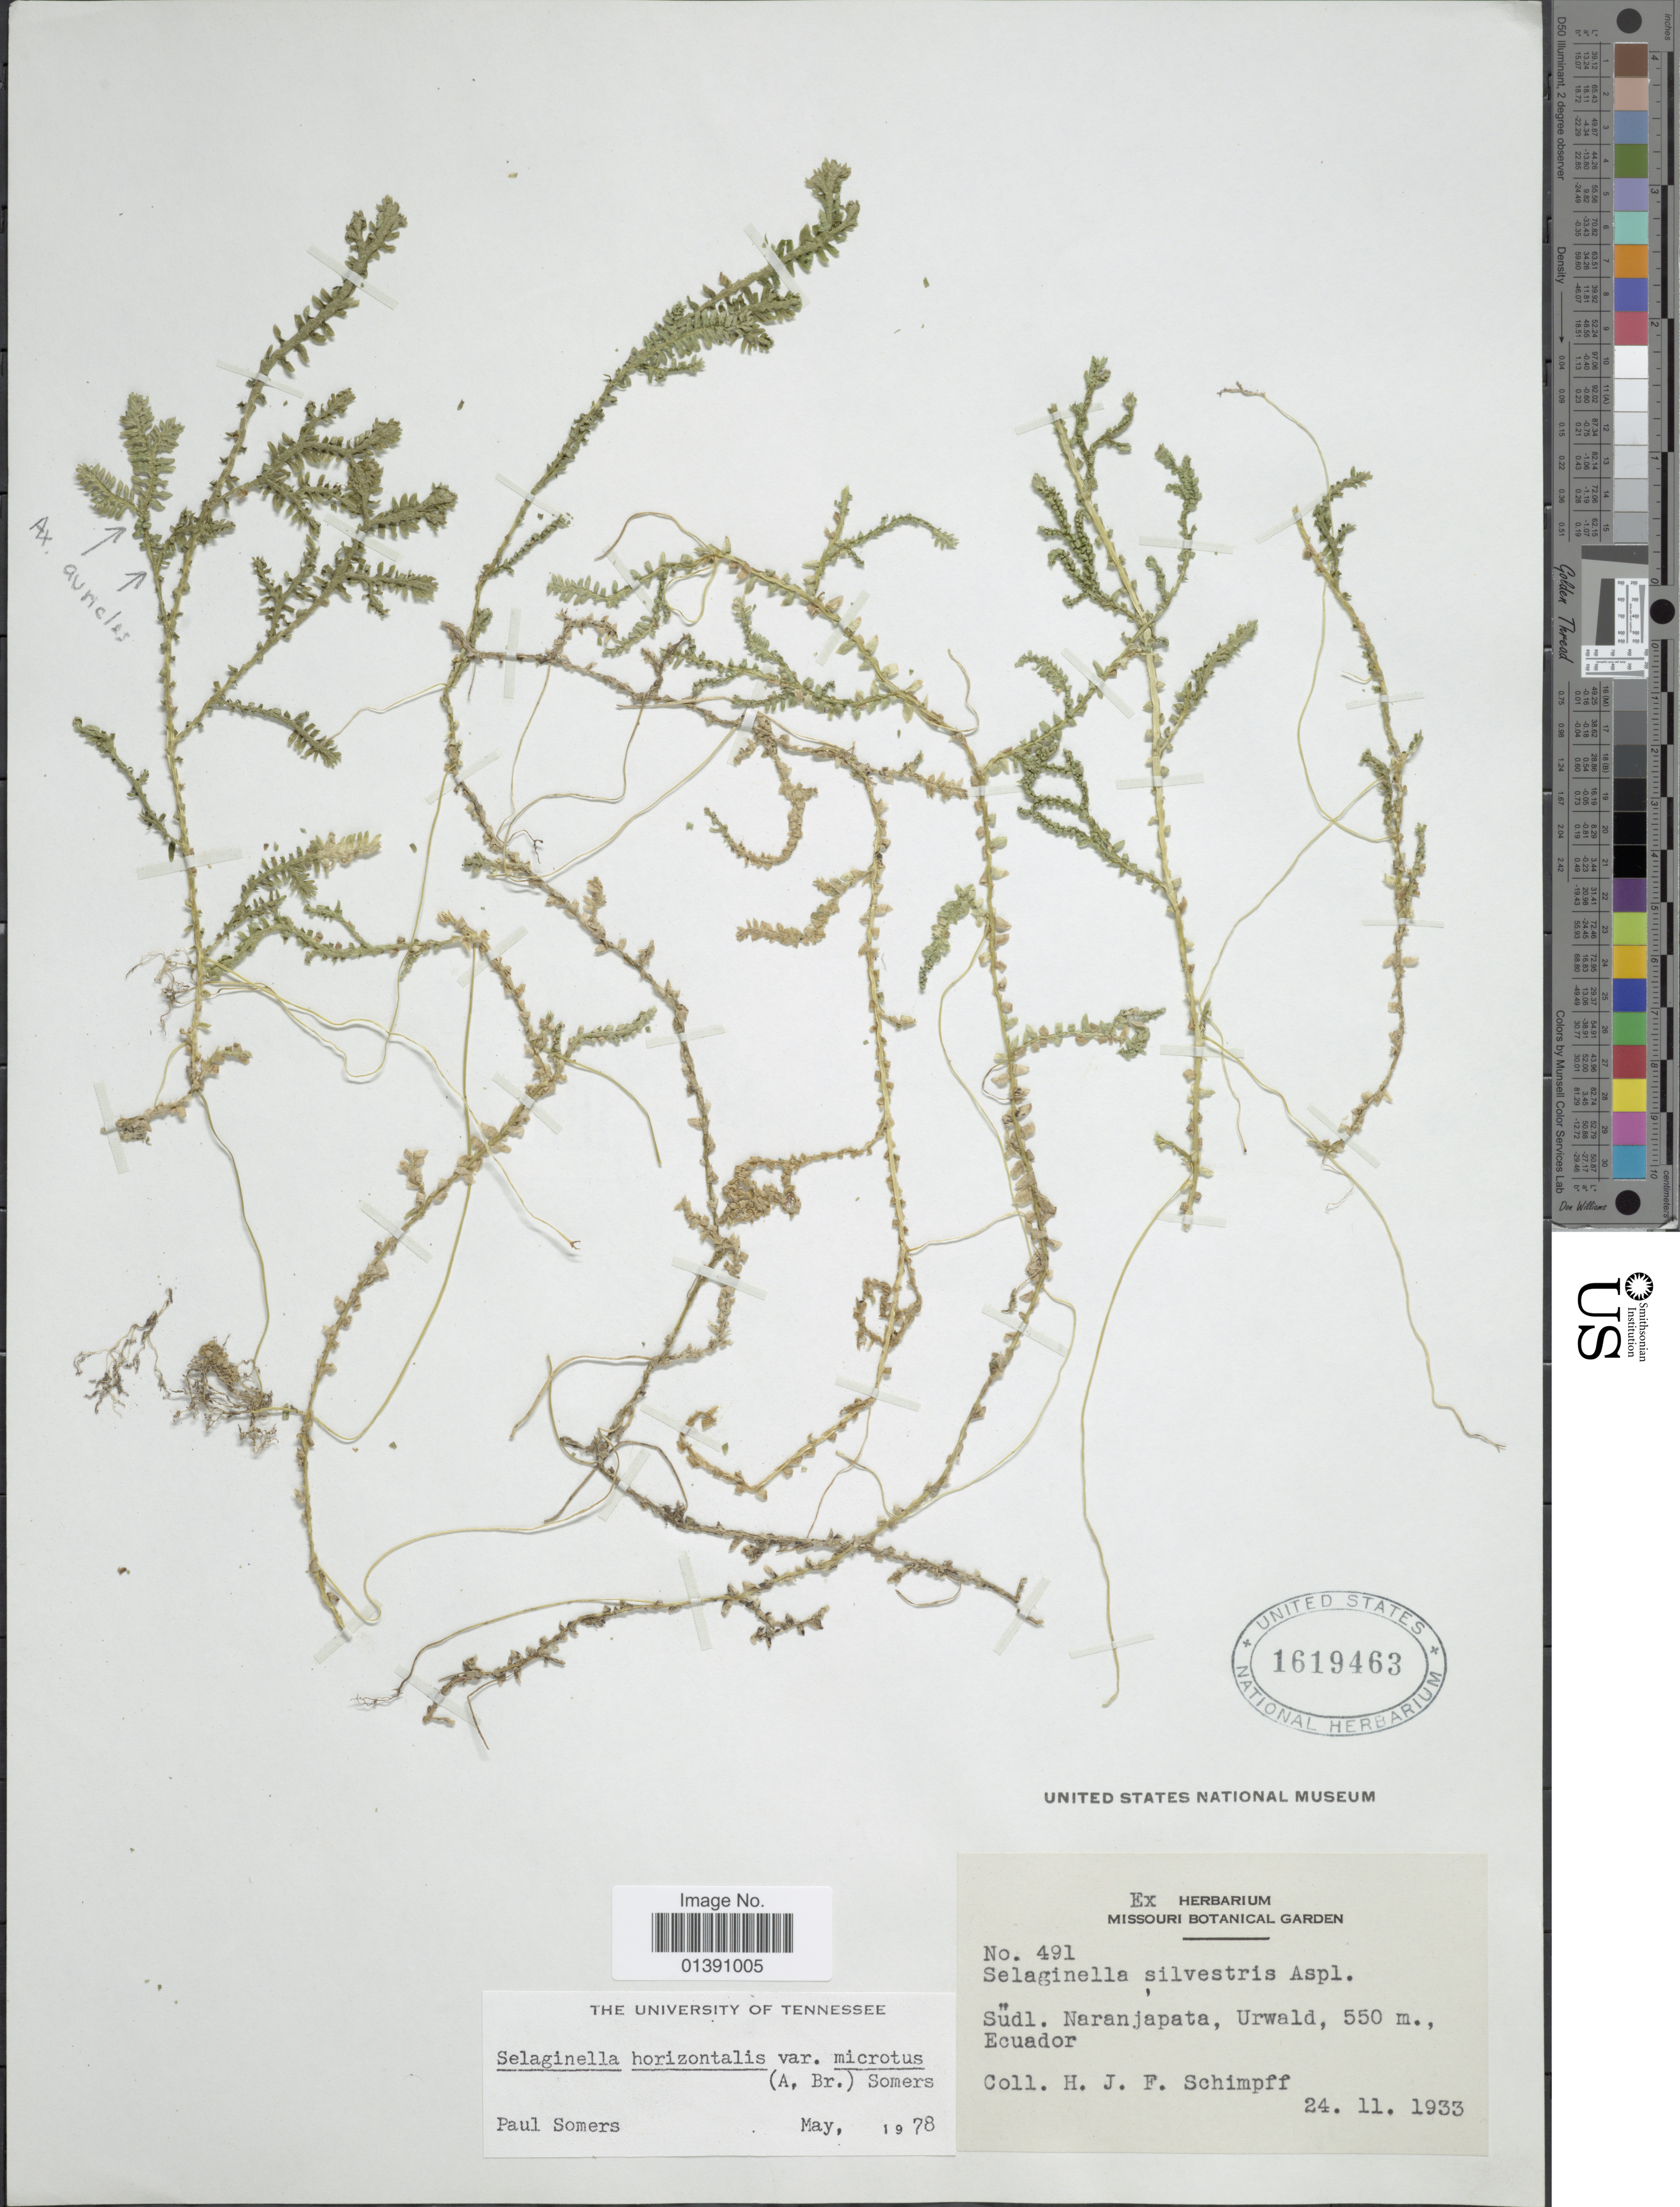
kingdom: Plantae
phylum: Tracheophyta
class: Lycopodiopsida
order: Selaginellales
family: Selaginellaceae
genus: Selaginella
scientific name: Selaginella horizontalis var. microtus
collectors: H. Schimpff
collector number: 491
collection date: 1933-11-24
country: Ecuador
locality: Südl. Naranjapata, Urwald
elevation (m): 550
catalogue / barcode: US 1619463